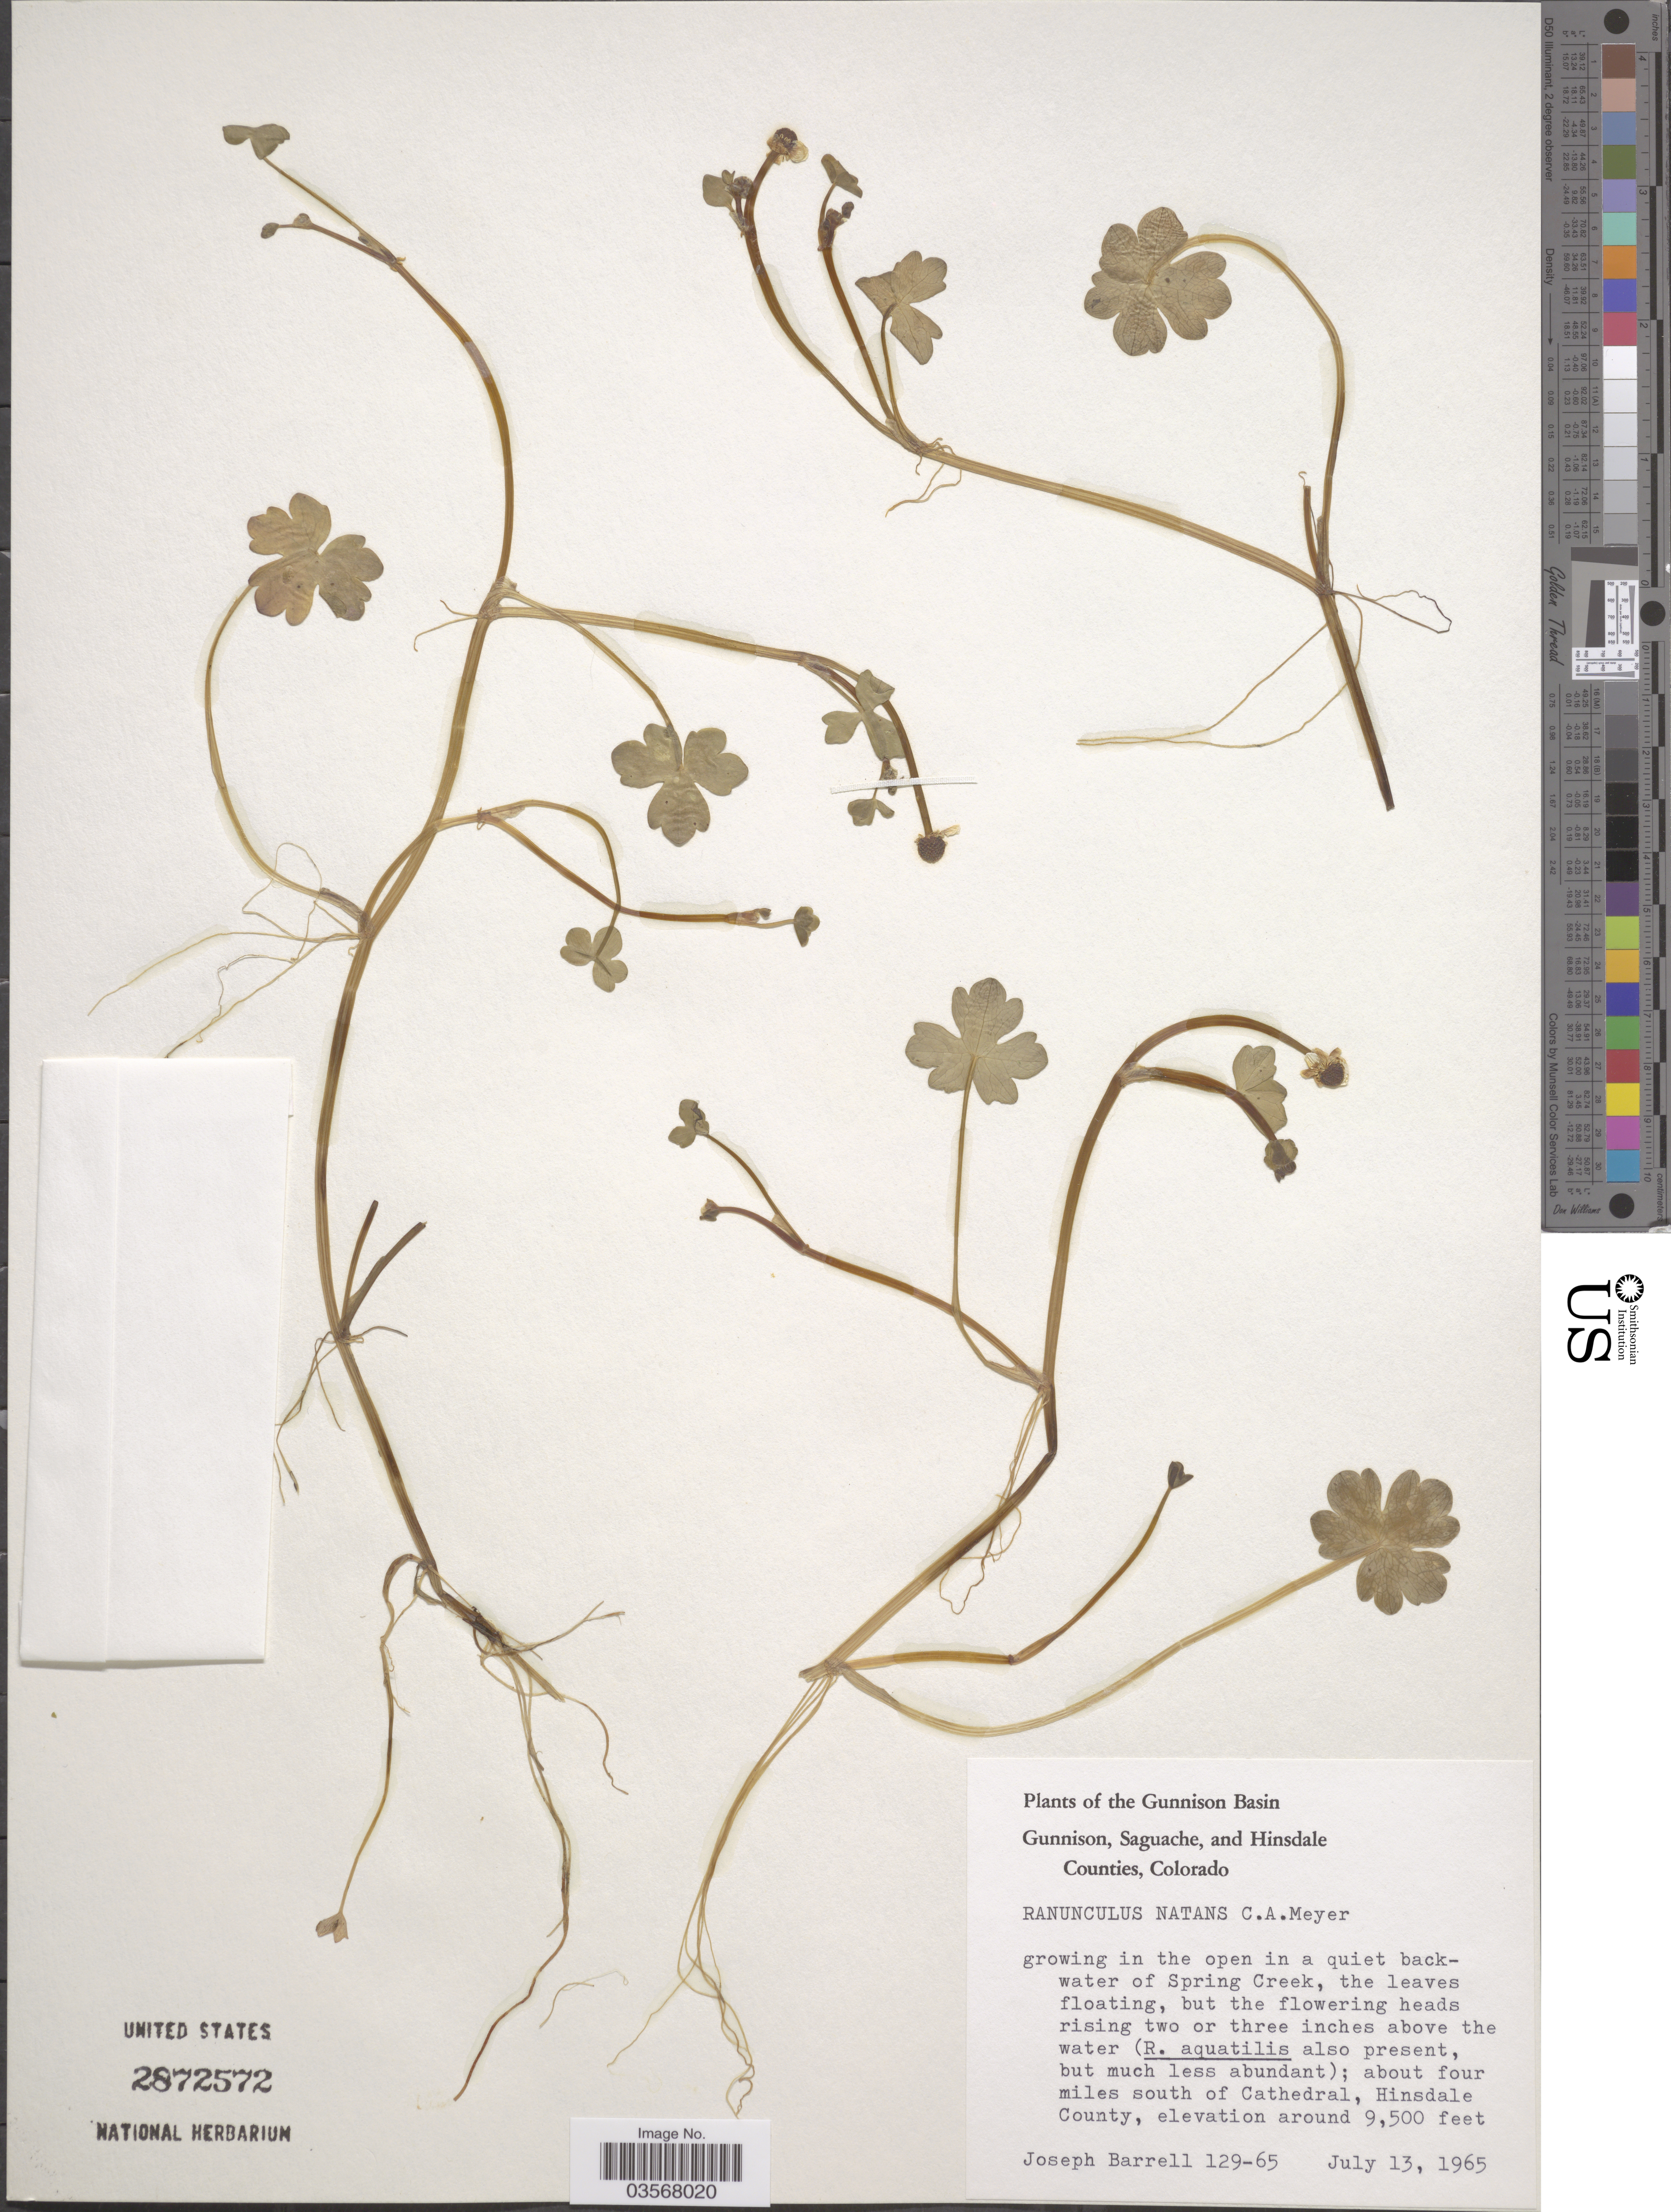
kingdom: Plantae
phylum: Tracheophyta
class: Magnoliopsida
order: Ranunculales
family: Ranunculaceae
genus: Ranunculus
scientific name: Ranunculus natans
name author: C.A. Mey.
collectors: J. Barrell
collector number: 129-65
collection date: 1965-07-13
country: United States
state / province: Colorado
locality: Gunnison Basin. In a quiet backwater of Spring Creek; about four miles south of Cathedral, Hinsdale County.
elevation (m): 2896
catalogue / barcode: US 2872572